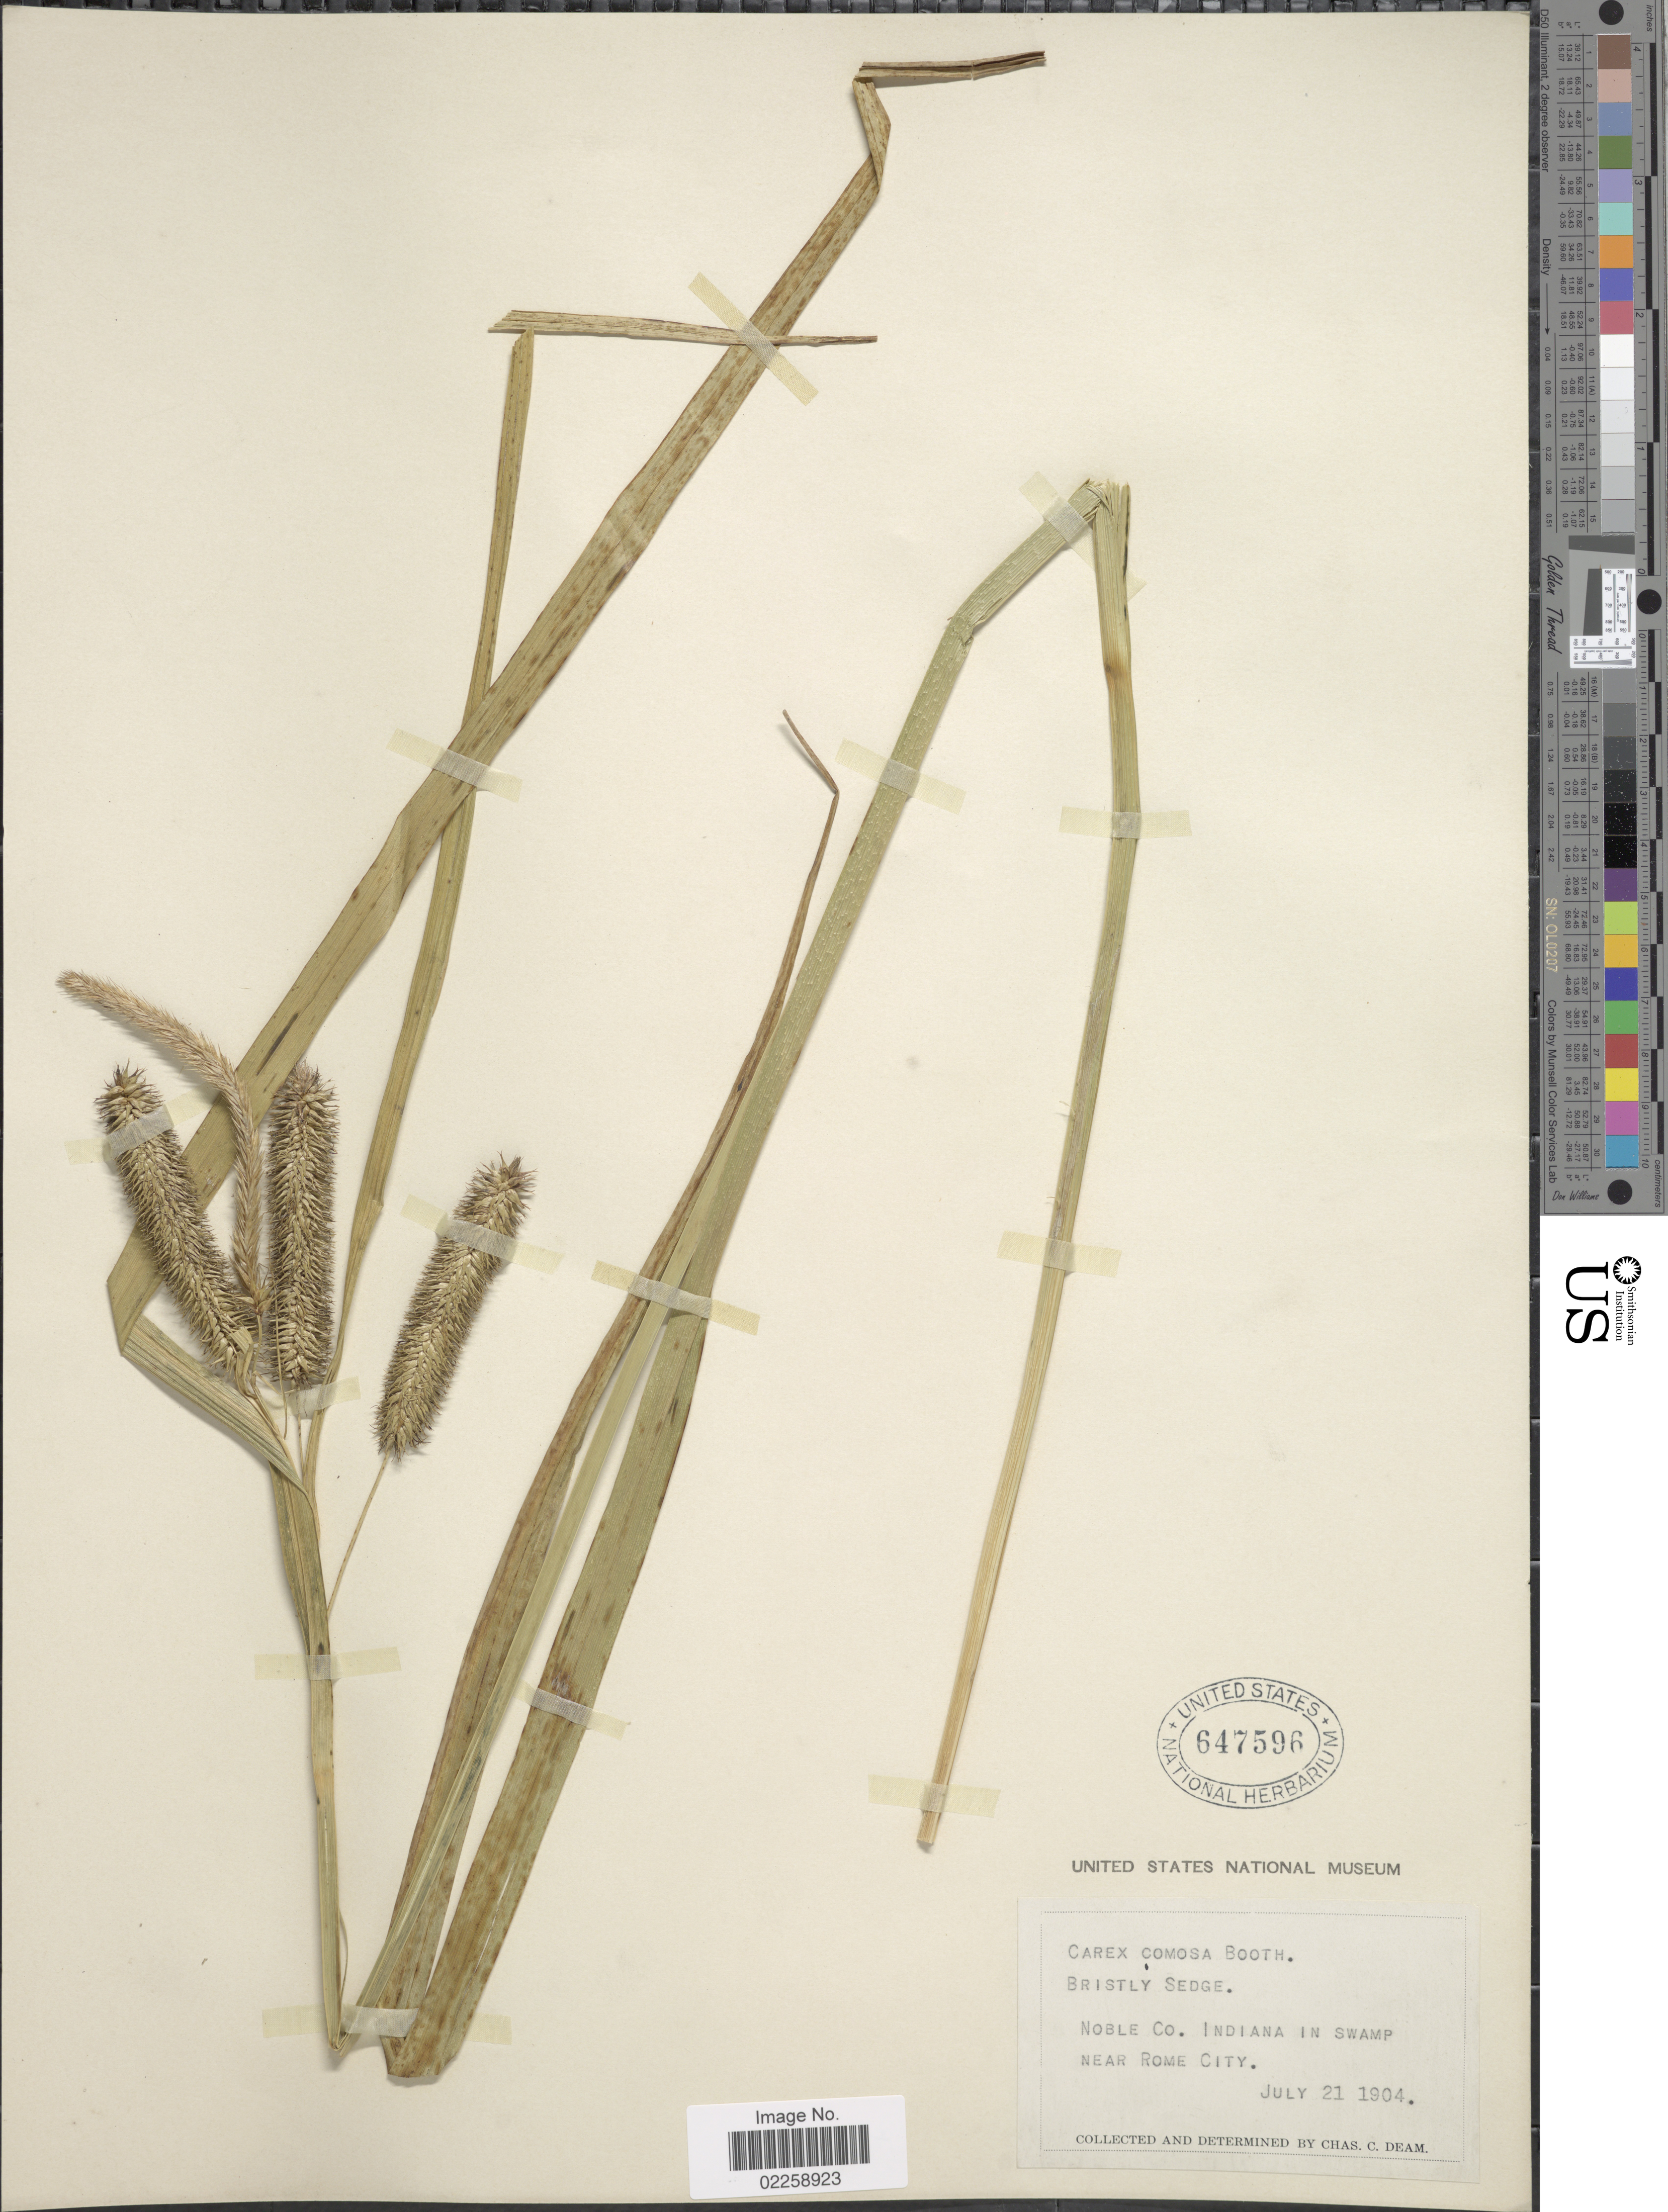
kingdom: Plantae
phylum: Tracheophyta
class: Liliopsida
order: Poales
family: Cyperaceae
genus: Carex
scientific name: Carex comosa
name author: Boott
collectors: C. C. Deam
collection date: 1904-07-21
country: United States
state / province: Indiana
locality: Noble Co., in swamp, near Rome City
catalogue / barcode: US 647596